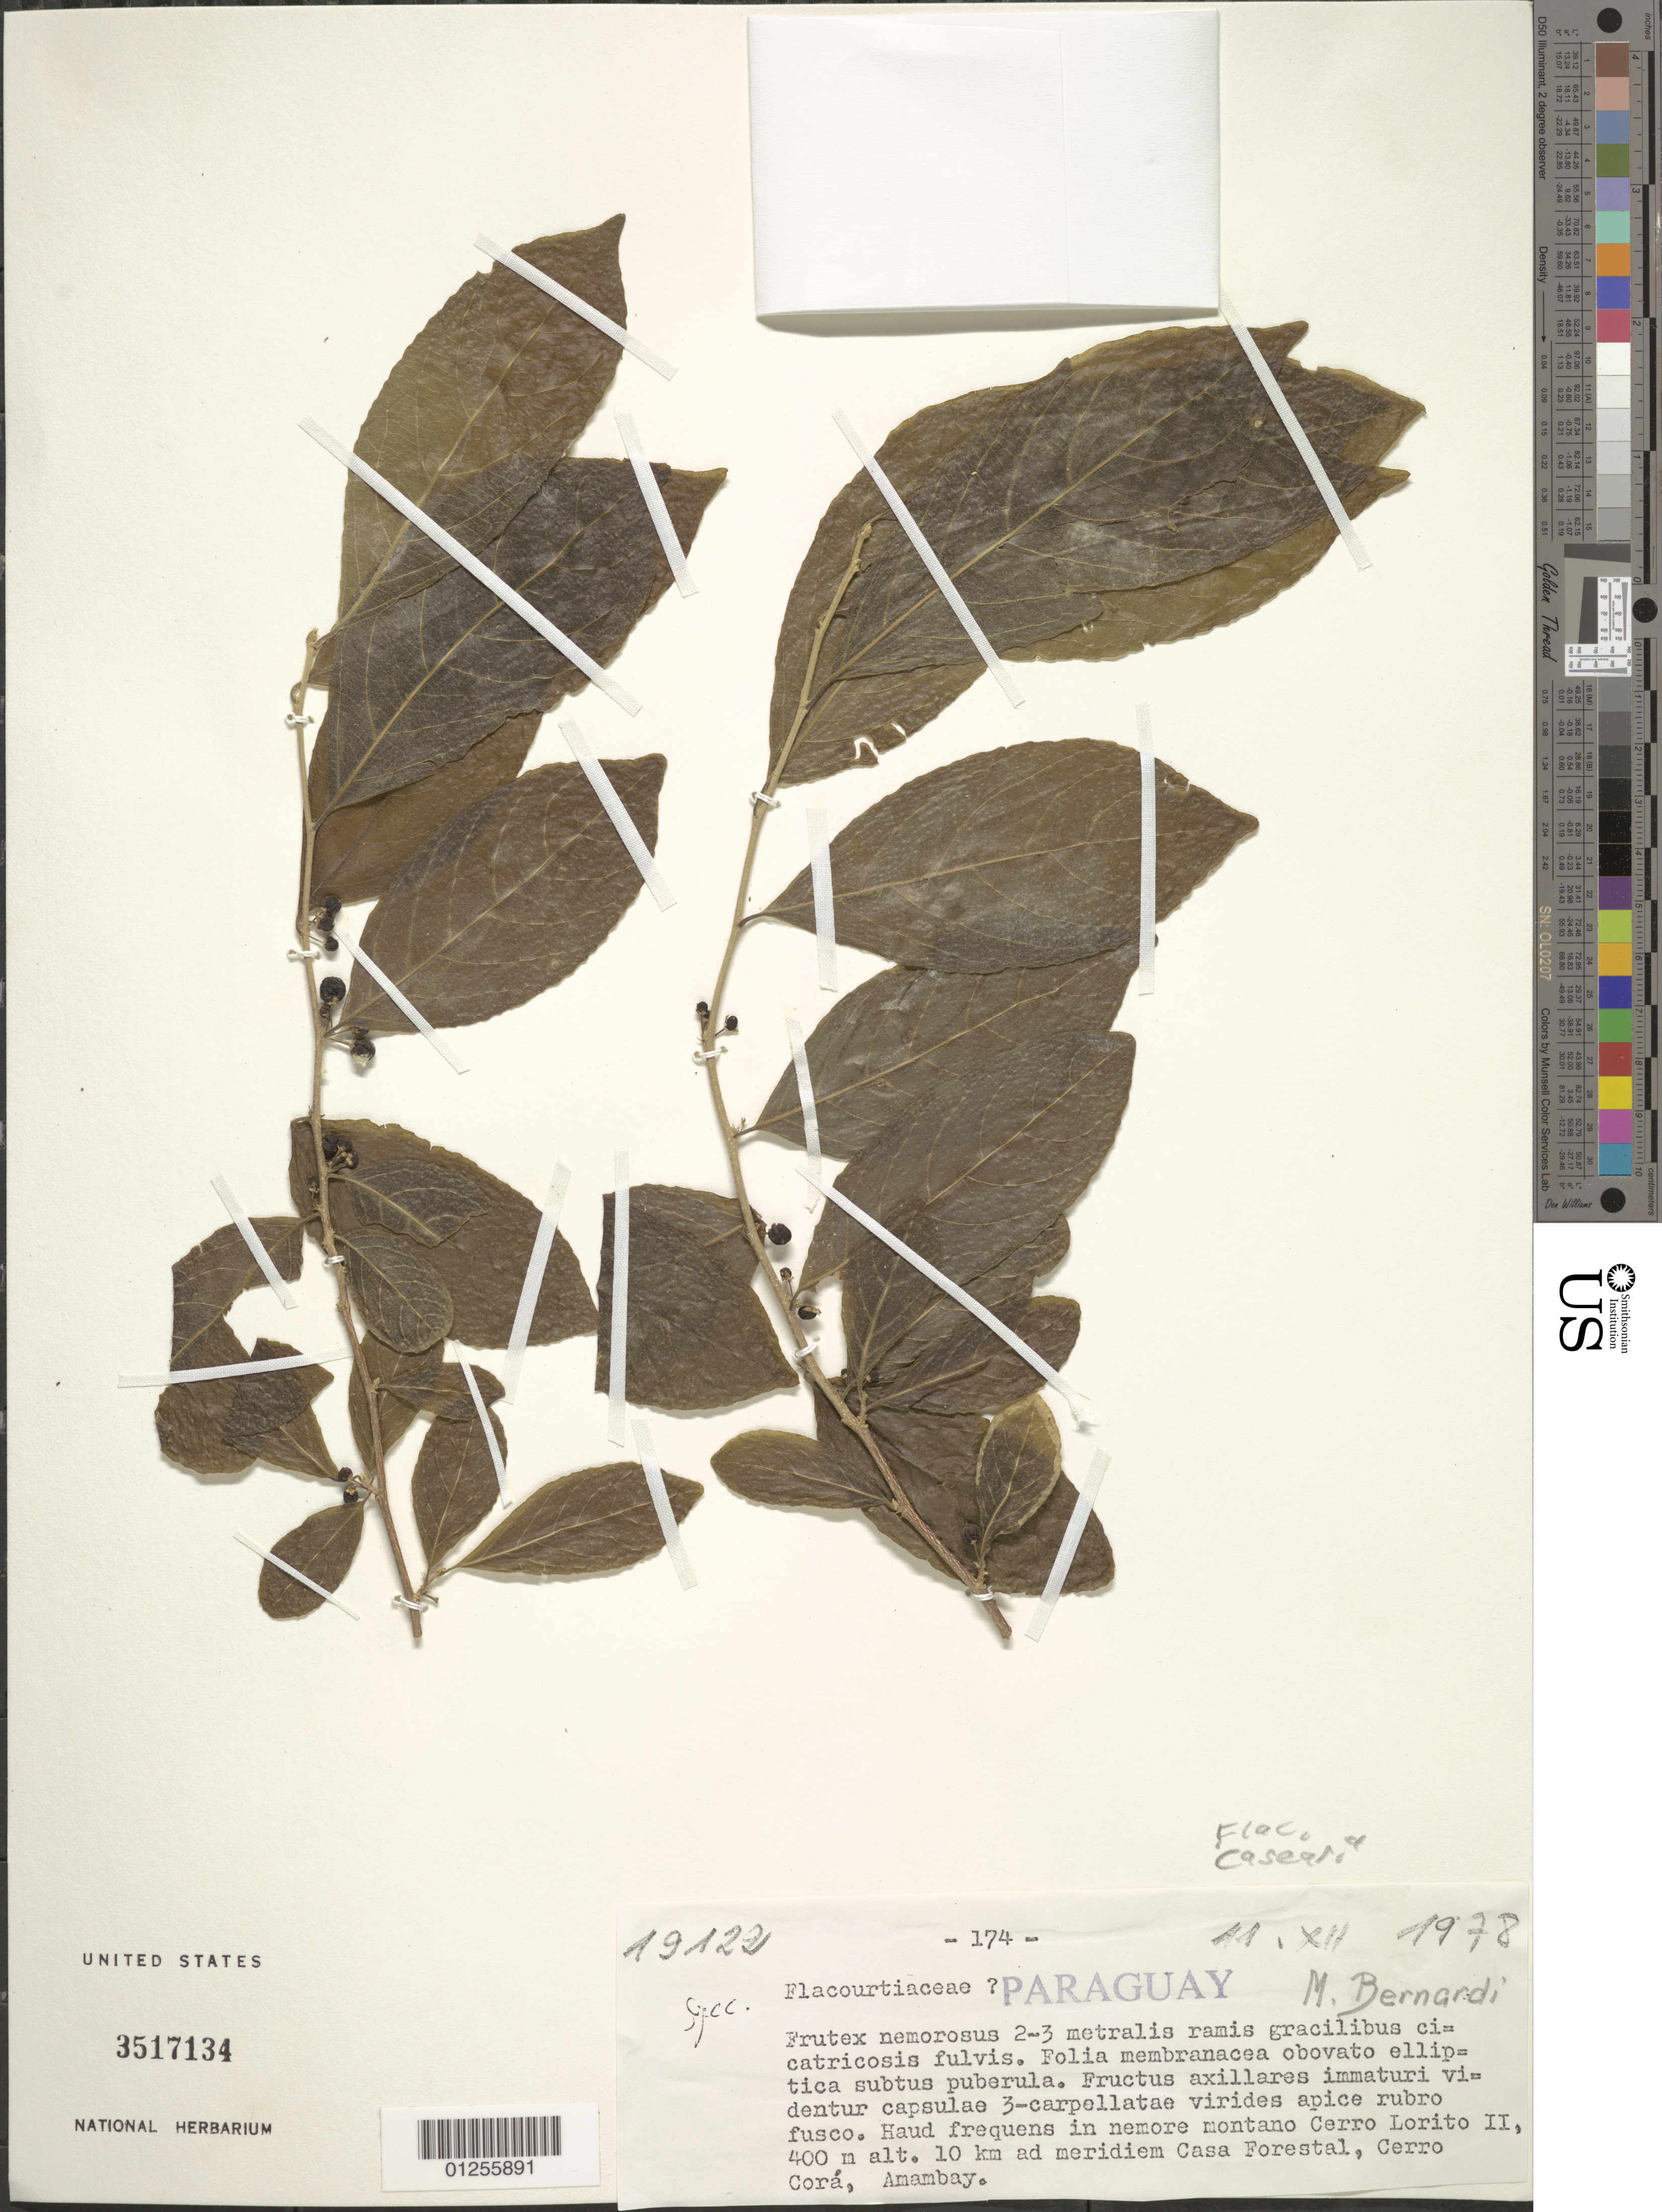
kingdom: Plantae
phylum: Tracheophyta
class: Magnoliopsida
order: Malpighiales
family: Salicaceae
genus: Casearia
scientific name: Casearia sp.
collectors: M. Bernardi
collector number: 19122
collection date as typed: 11 December 1978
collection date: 1978-12-11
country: Paraguay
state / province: Amambay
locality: Haud frequens in nemore montano Cerro Lorito II, 10 km ad meridiem Casa Forestal, Cerro Cora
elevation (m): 400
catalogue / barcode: US 3517134